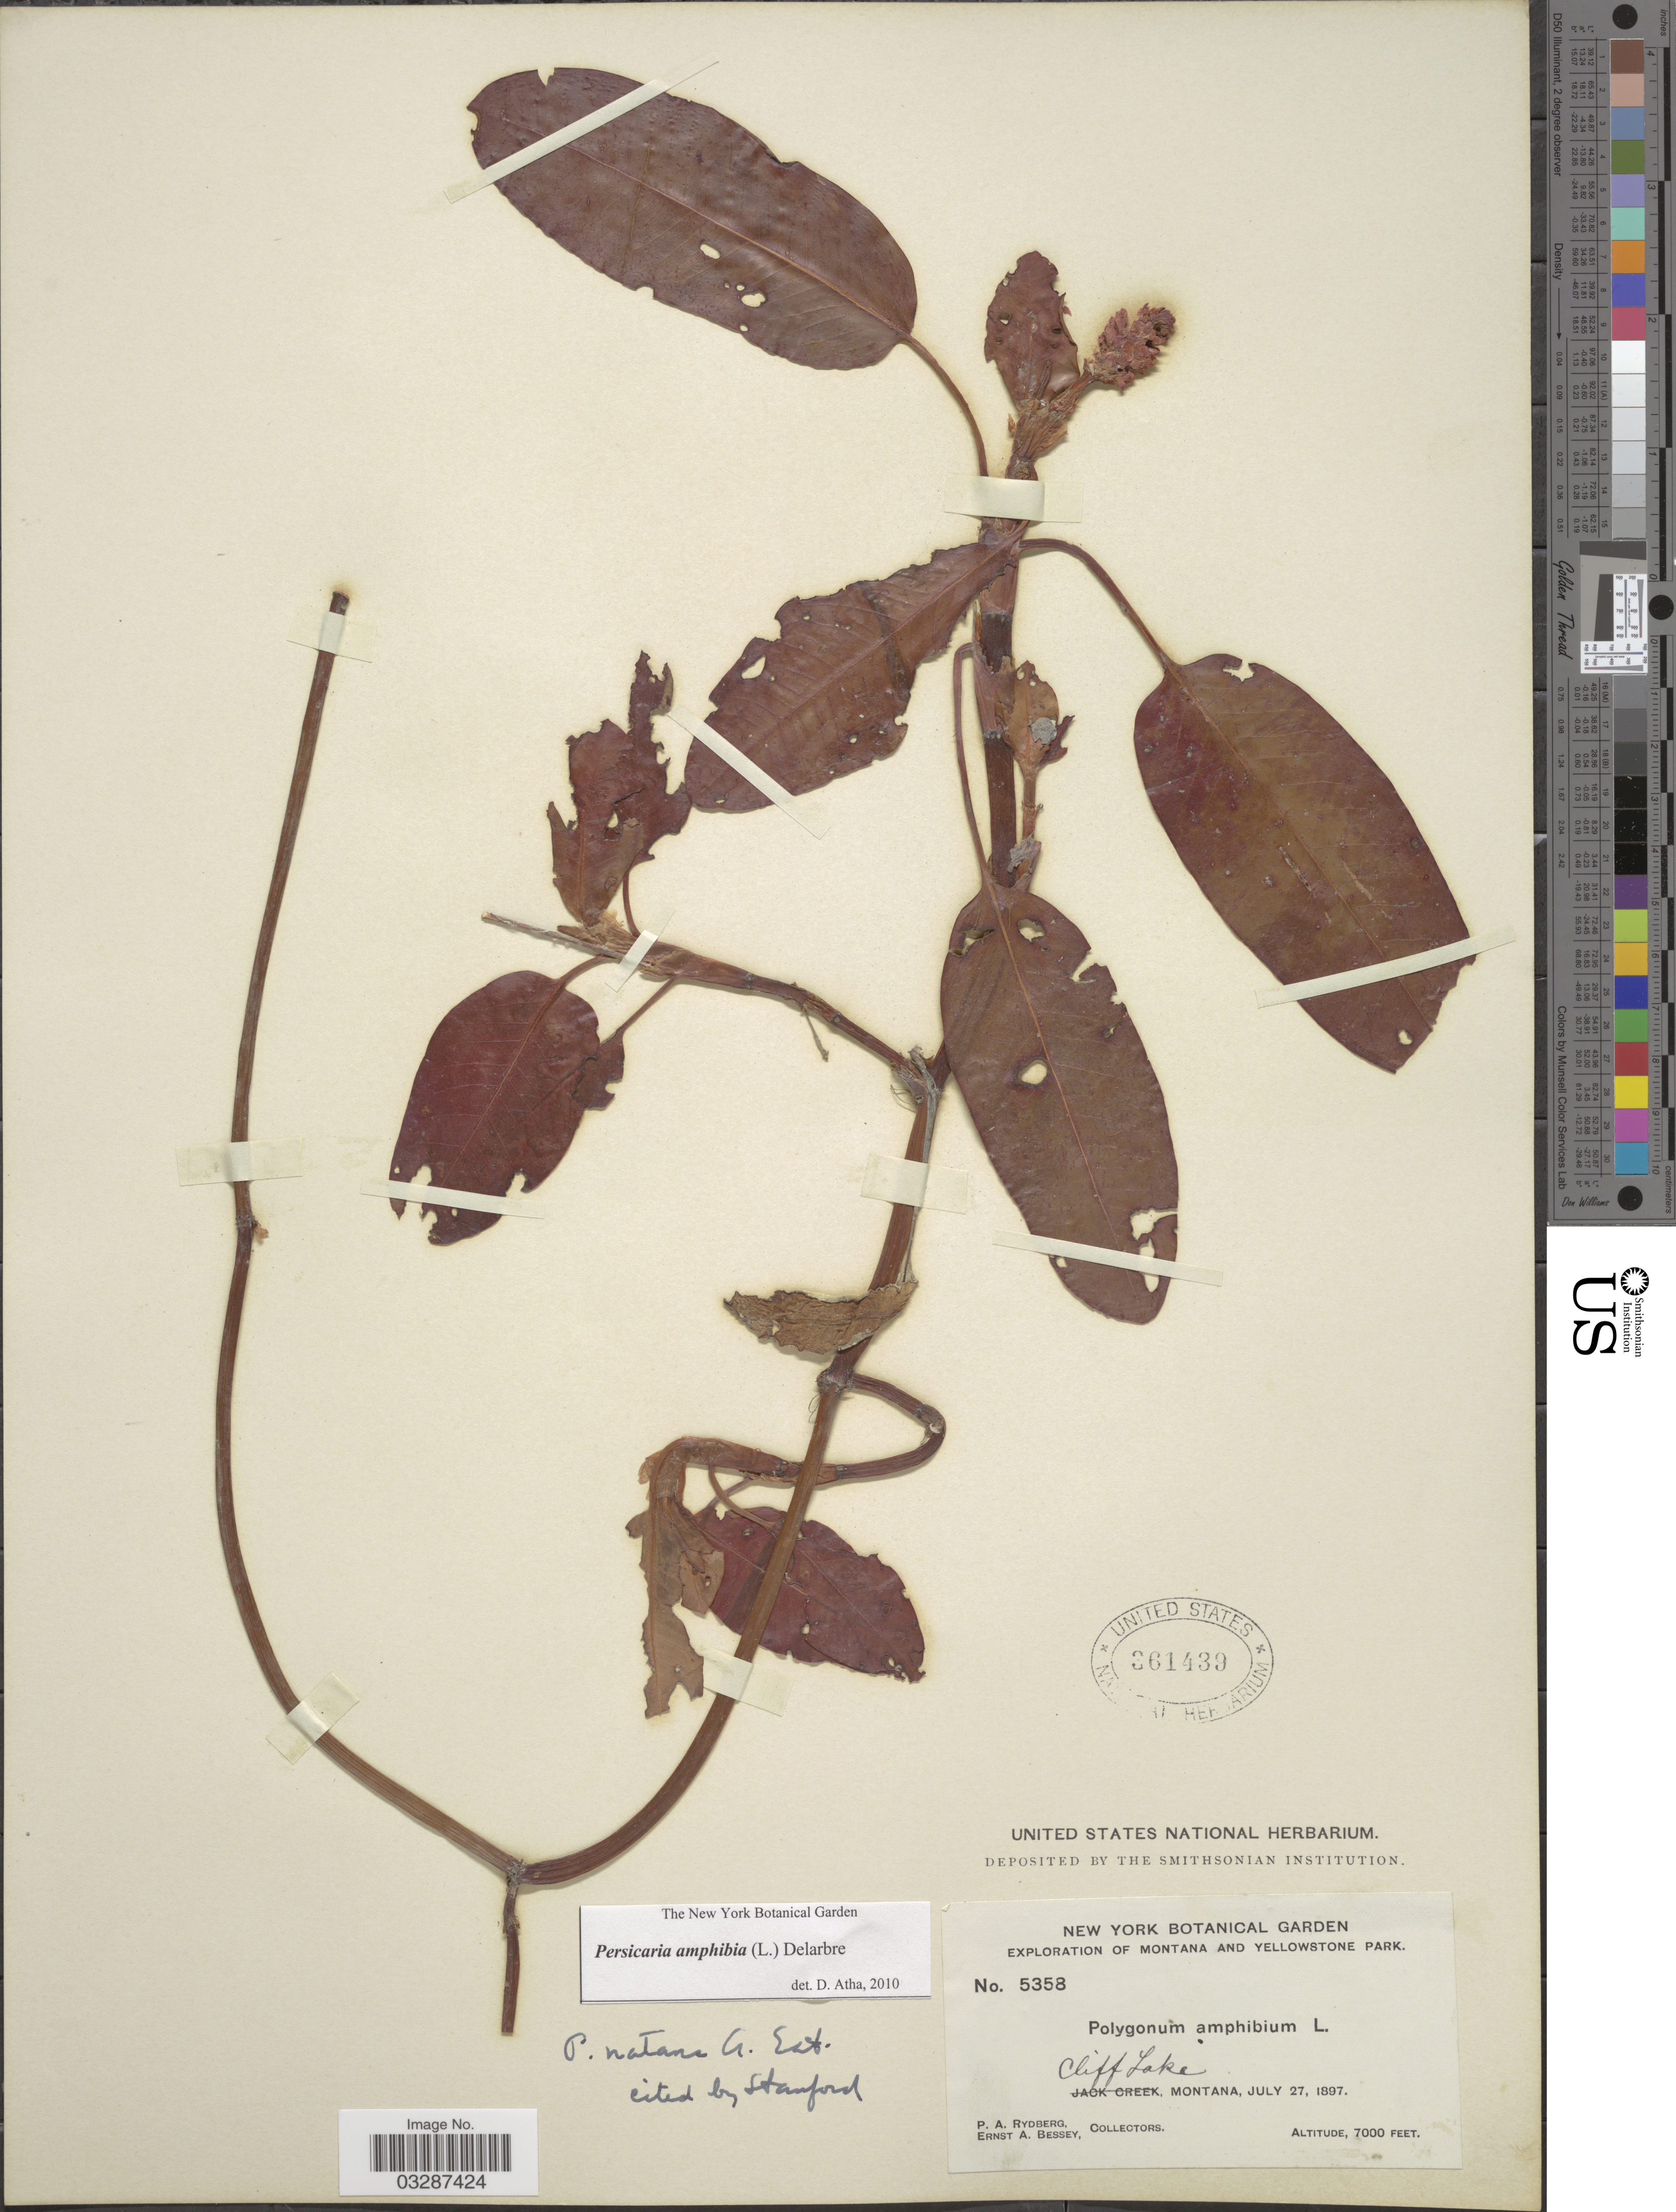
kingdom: Plantae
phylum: Tracheophyta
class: Magnoliopsida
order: Caryophyllales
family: Polygonaceae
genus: Persicaria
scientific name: Persicaria amphibia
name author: (L.) Delarbre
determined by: Atha, D. E.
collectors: P. A. Rydberg & E. A. Bessey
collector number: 5358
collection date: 1897-07-27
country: United States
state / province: Montana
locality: Cliff Lake.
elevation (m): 2134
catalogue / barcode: US 361439